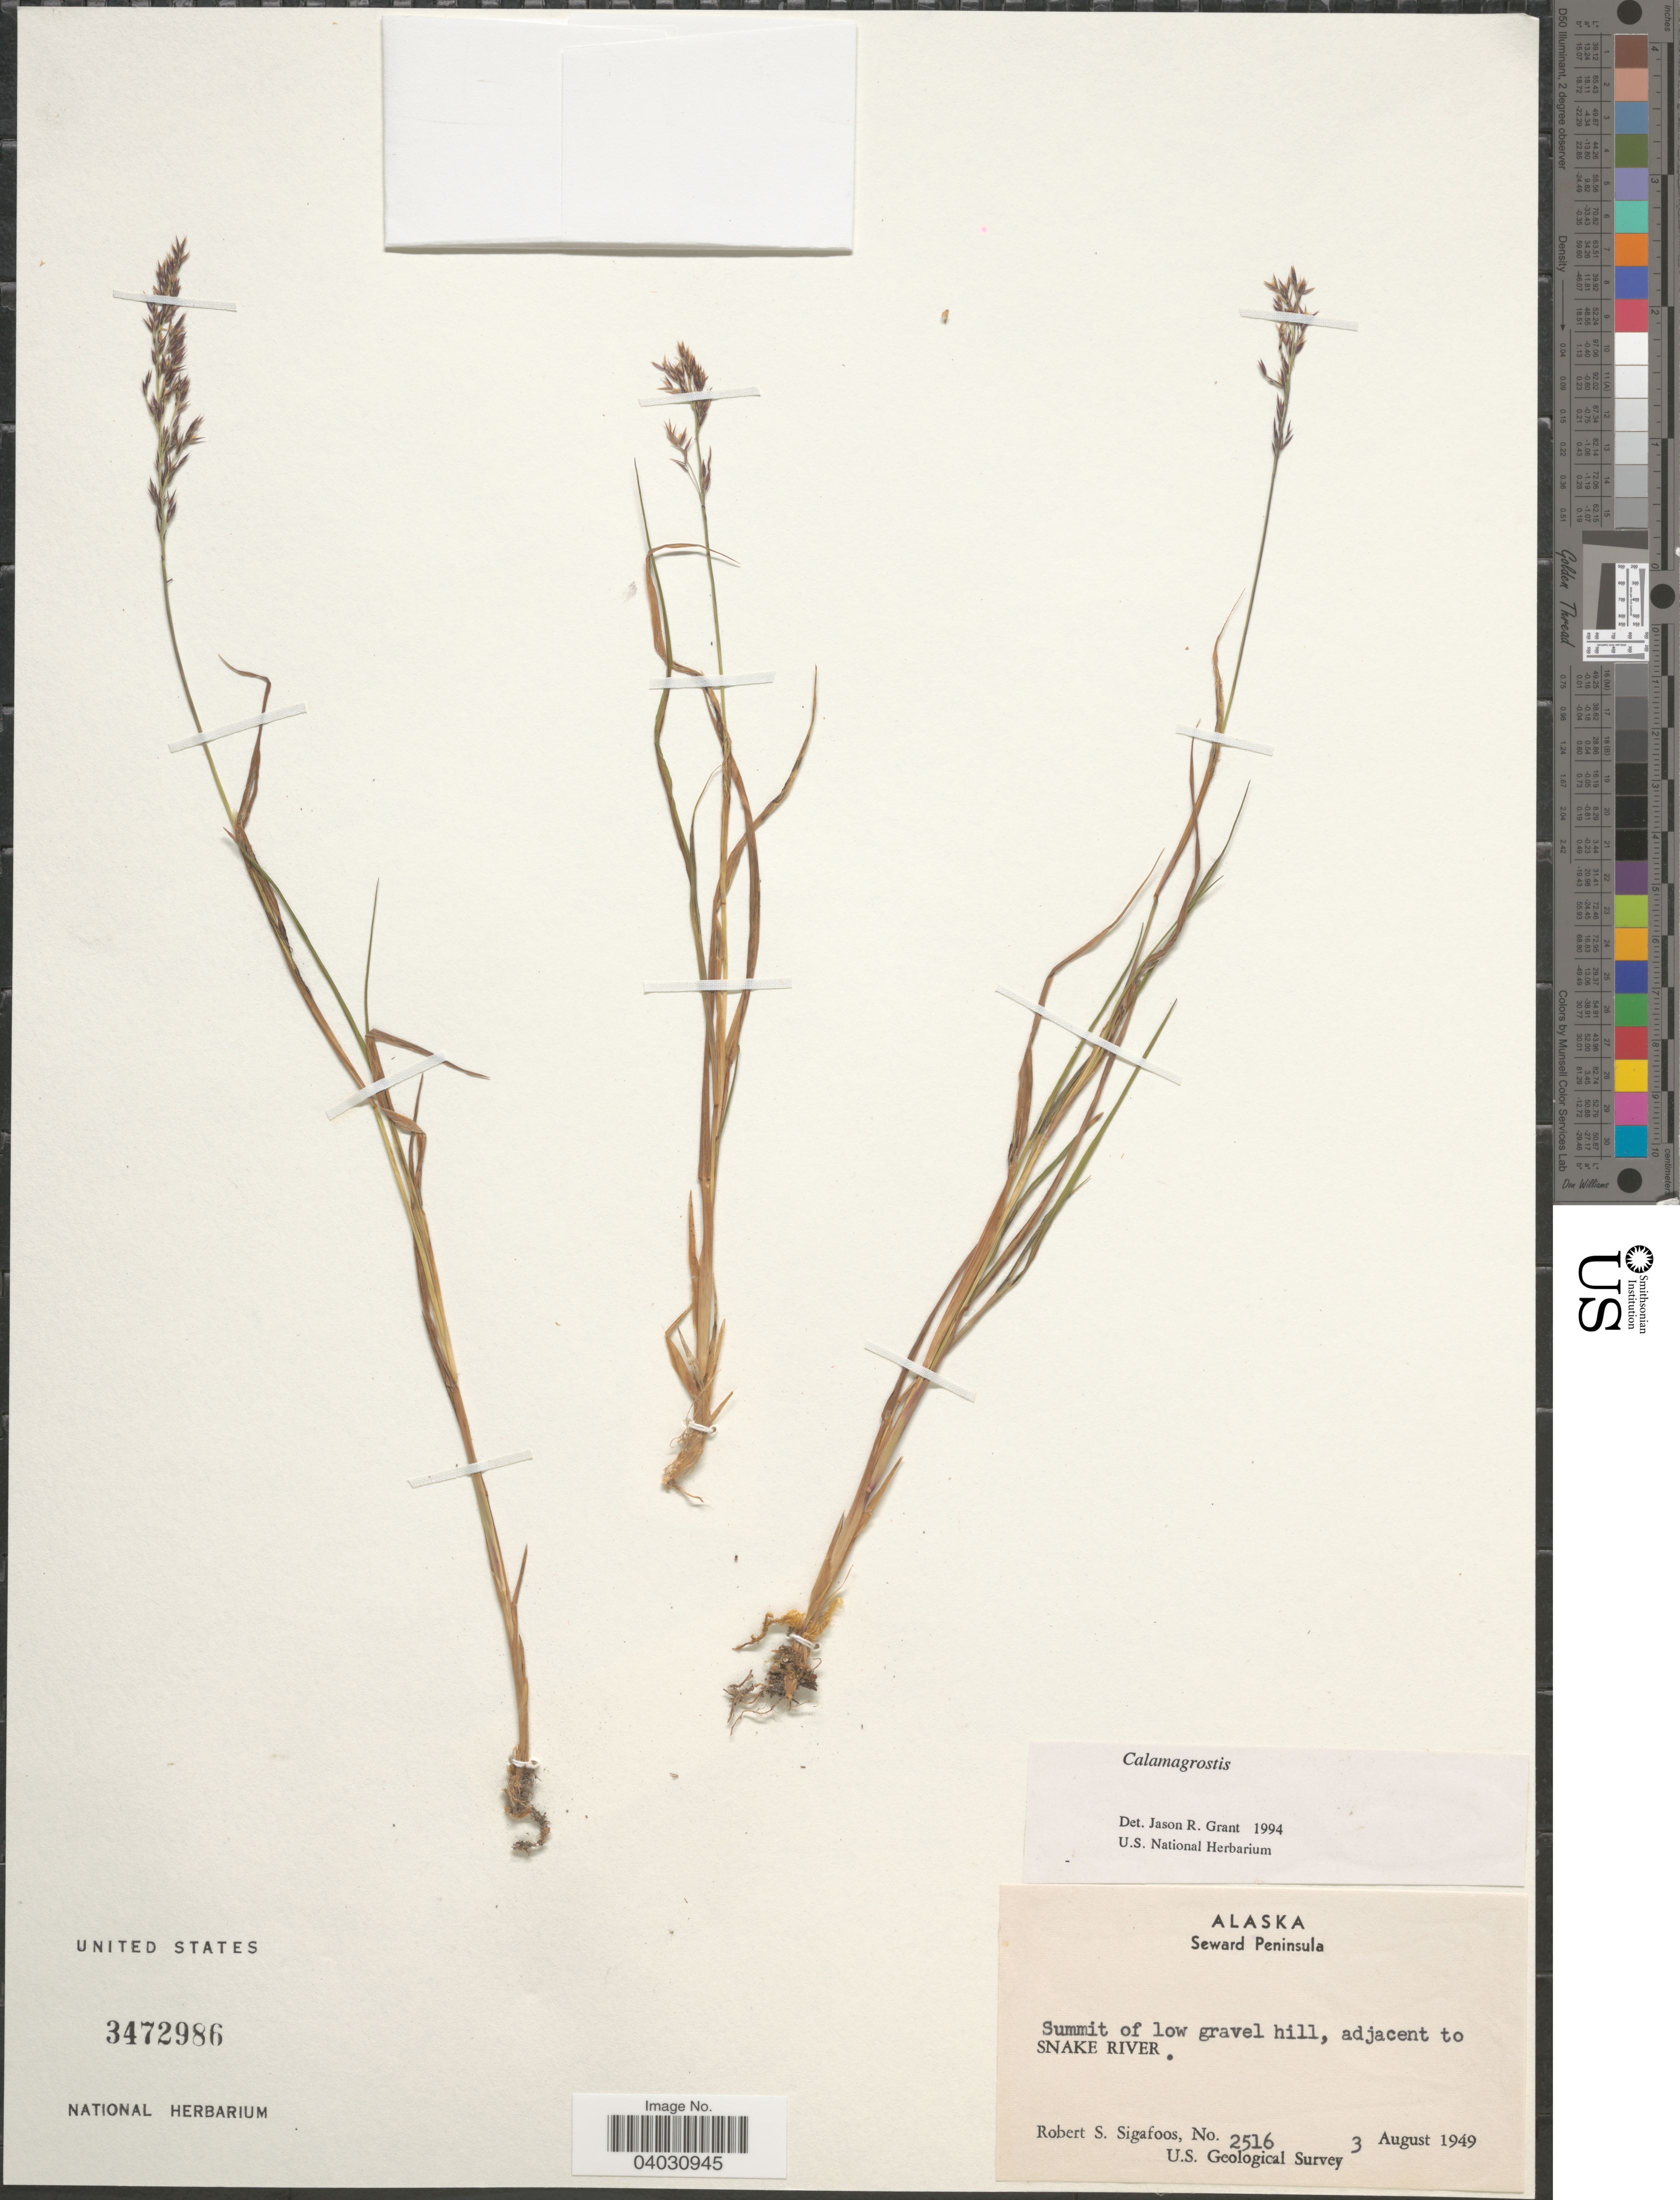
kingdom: Plantae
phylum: Tracheophyta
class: Liliopsida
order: Poales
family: Poaceae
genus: Calamagrostis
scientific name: Calamagrostis sp.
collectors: R. Sigafoos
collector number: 2516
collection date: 1949-08-03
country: United States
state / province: Alaska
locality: Seward Peninsula. Summit of low gravel hill, adjacent to Snake River.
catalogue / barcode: US 3472986